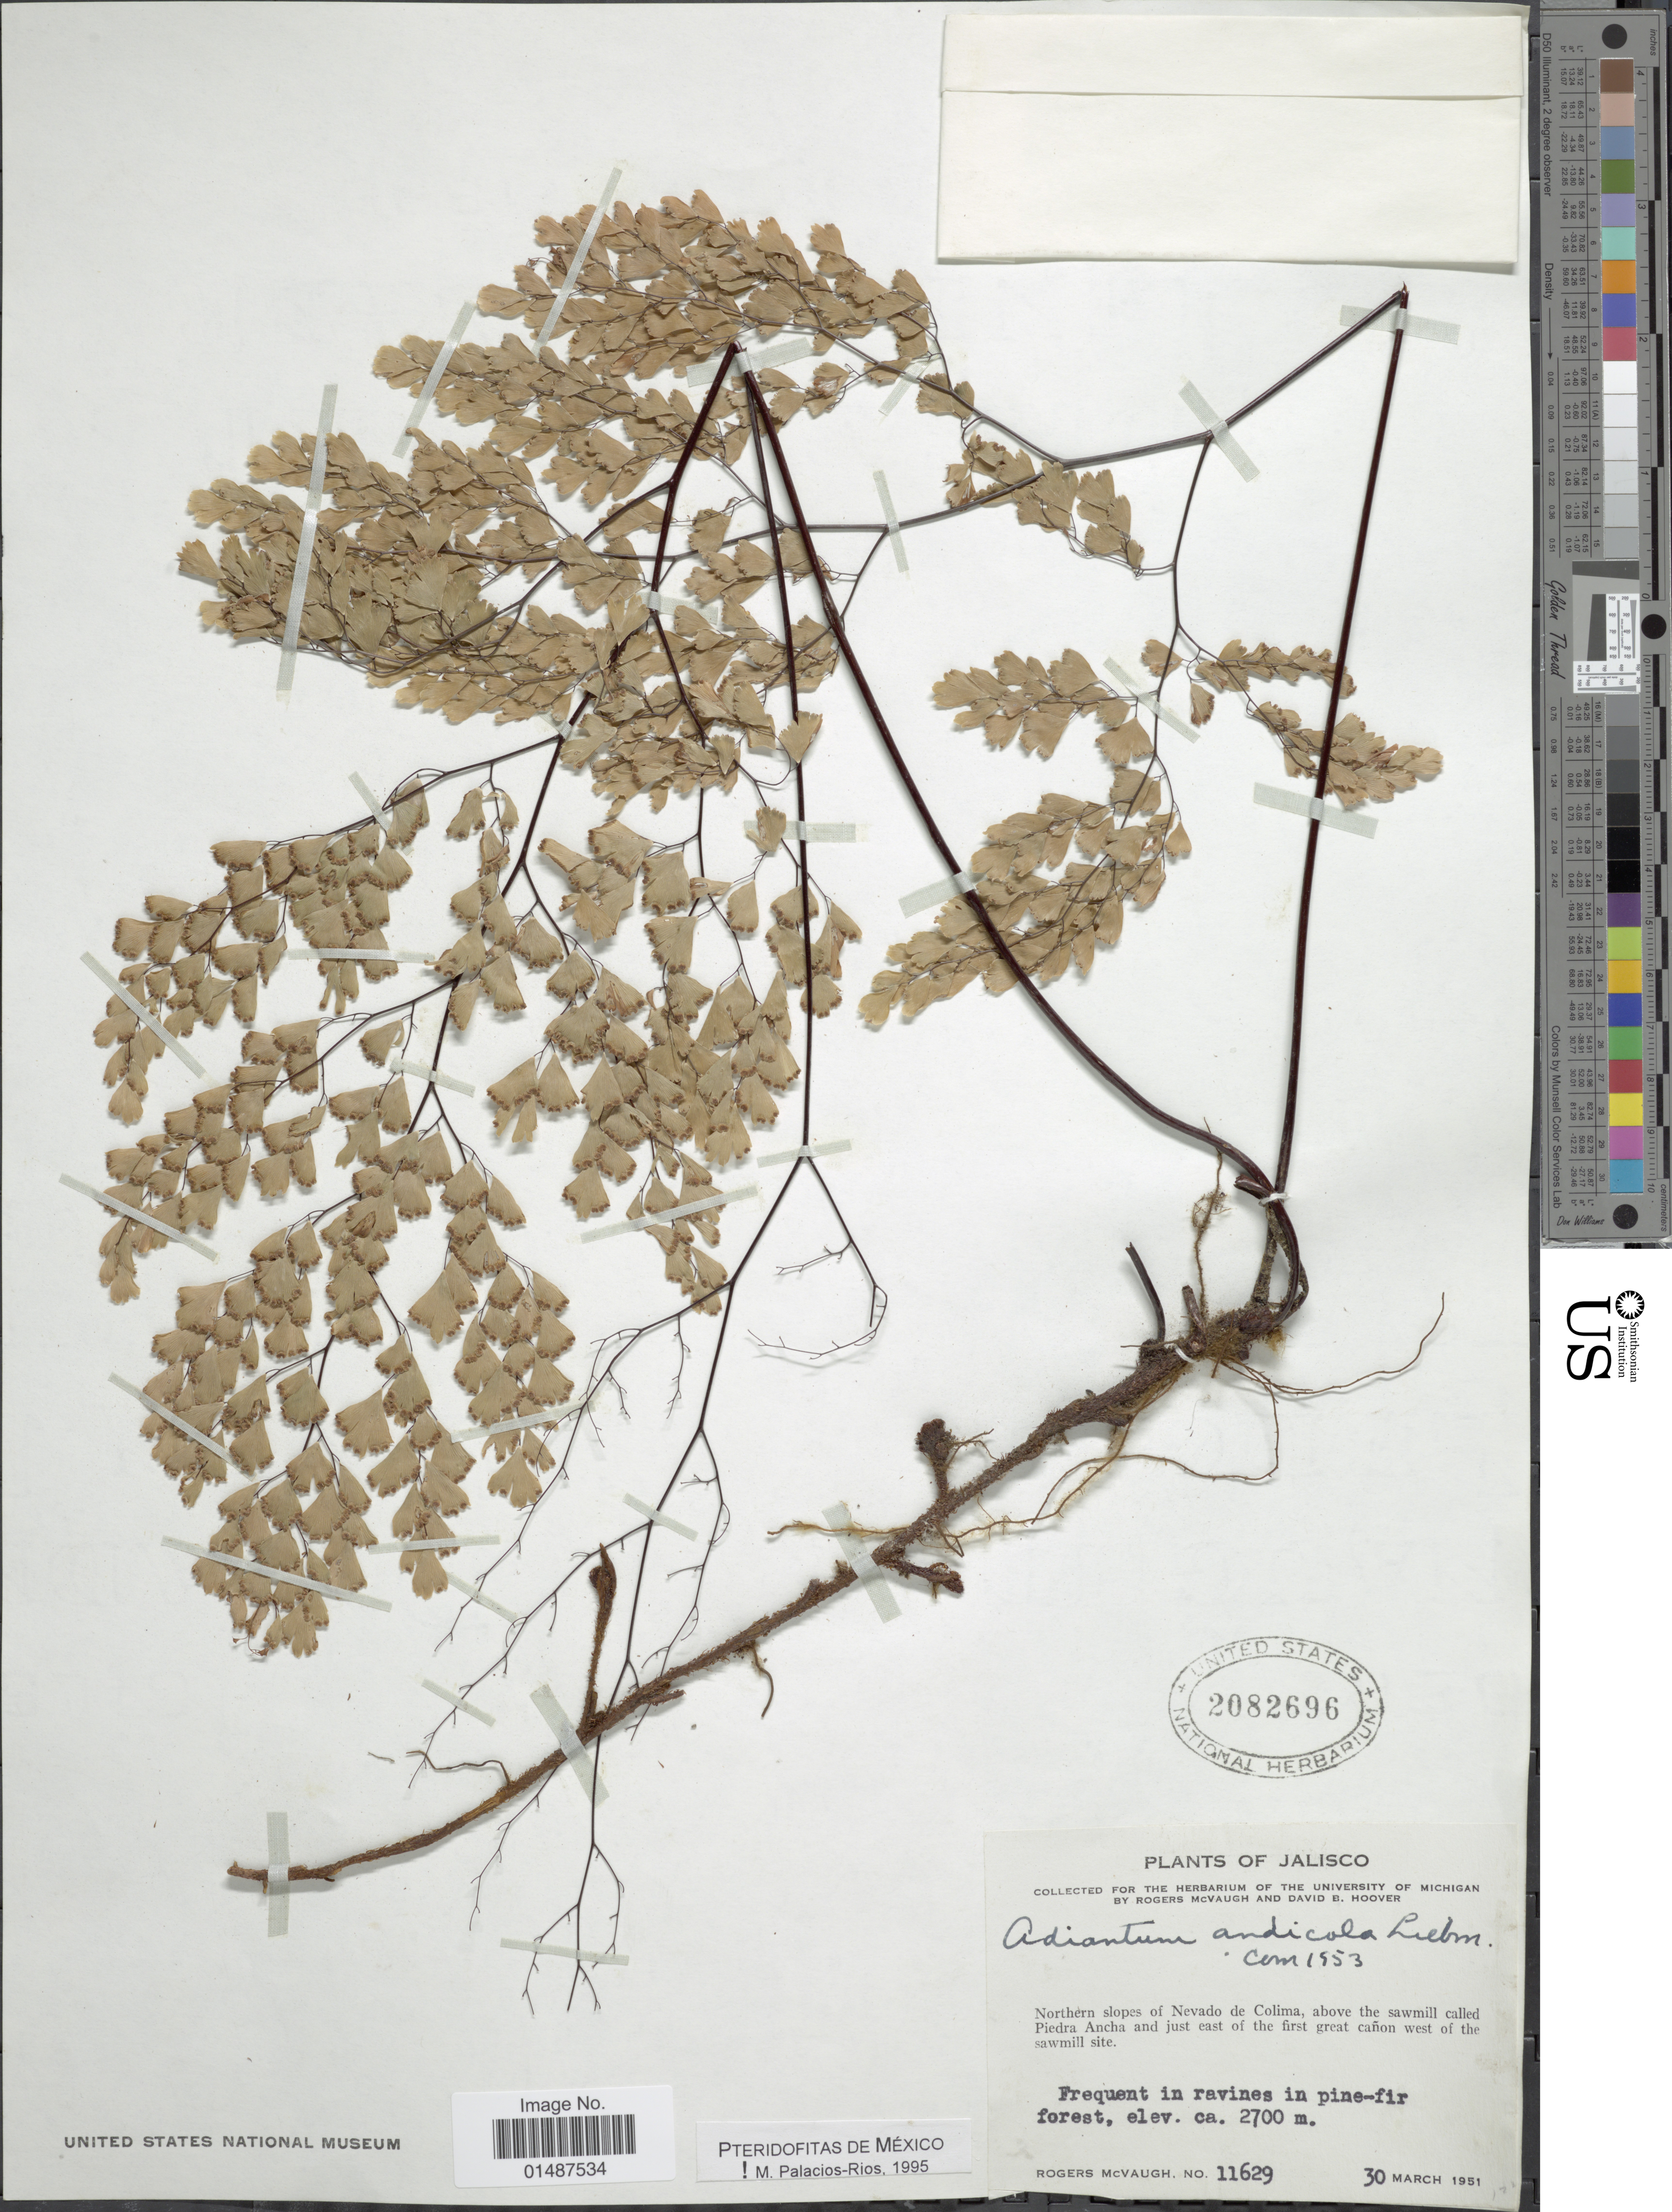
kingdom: Plantae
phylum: Tracheophyta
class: Polypodiopsida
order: Polypodiales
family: Pteridaceae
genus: Adiantum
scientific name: Adiantum andicola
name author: Liebm.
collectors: R. McVaugh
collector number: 11629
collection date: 1951-03-30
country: Mexico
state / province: Jalisco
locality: Northern slopes of Nevado de Colima, above the sawmill called Piedra Ancha and just east of the first great canon west of the sawmill site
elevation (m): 2700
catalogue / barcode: US 2082696